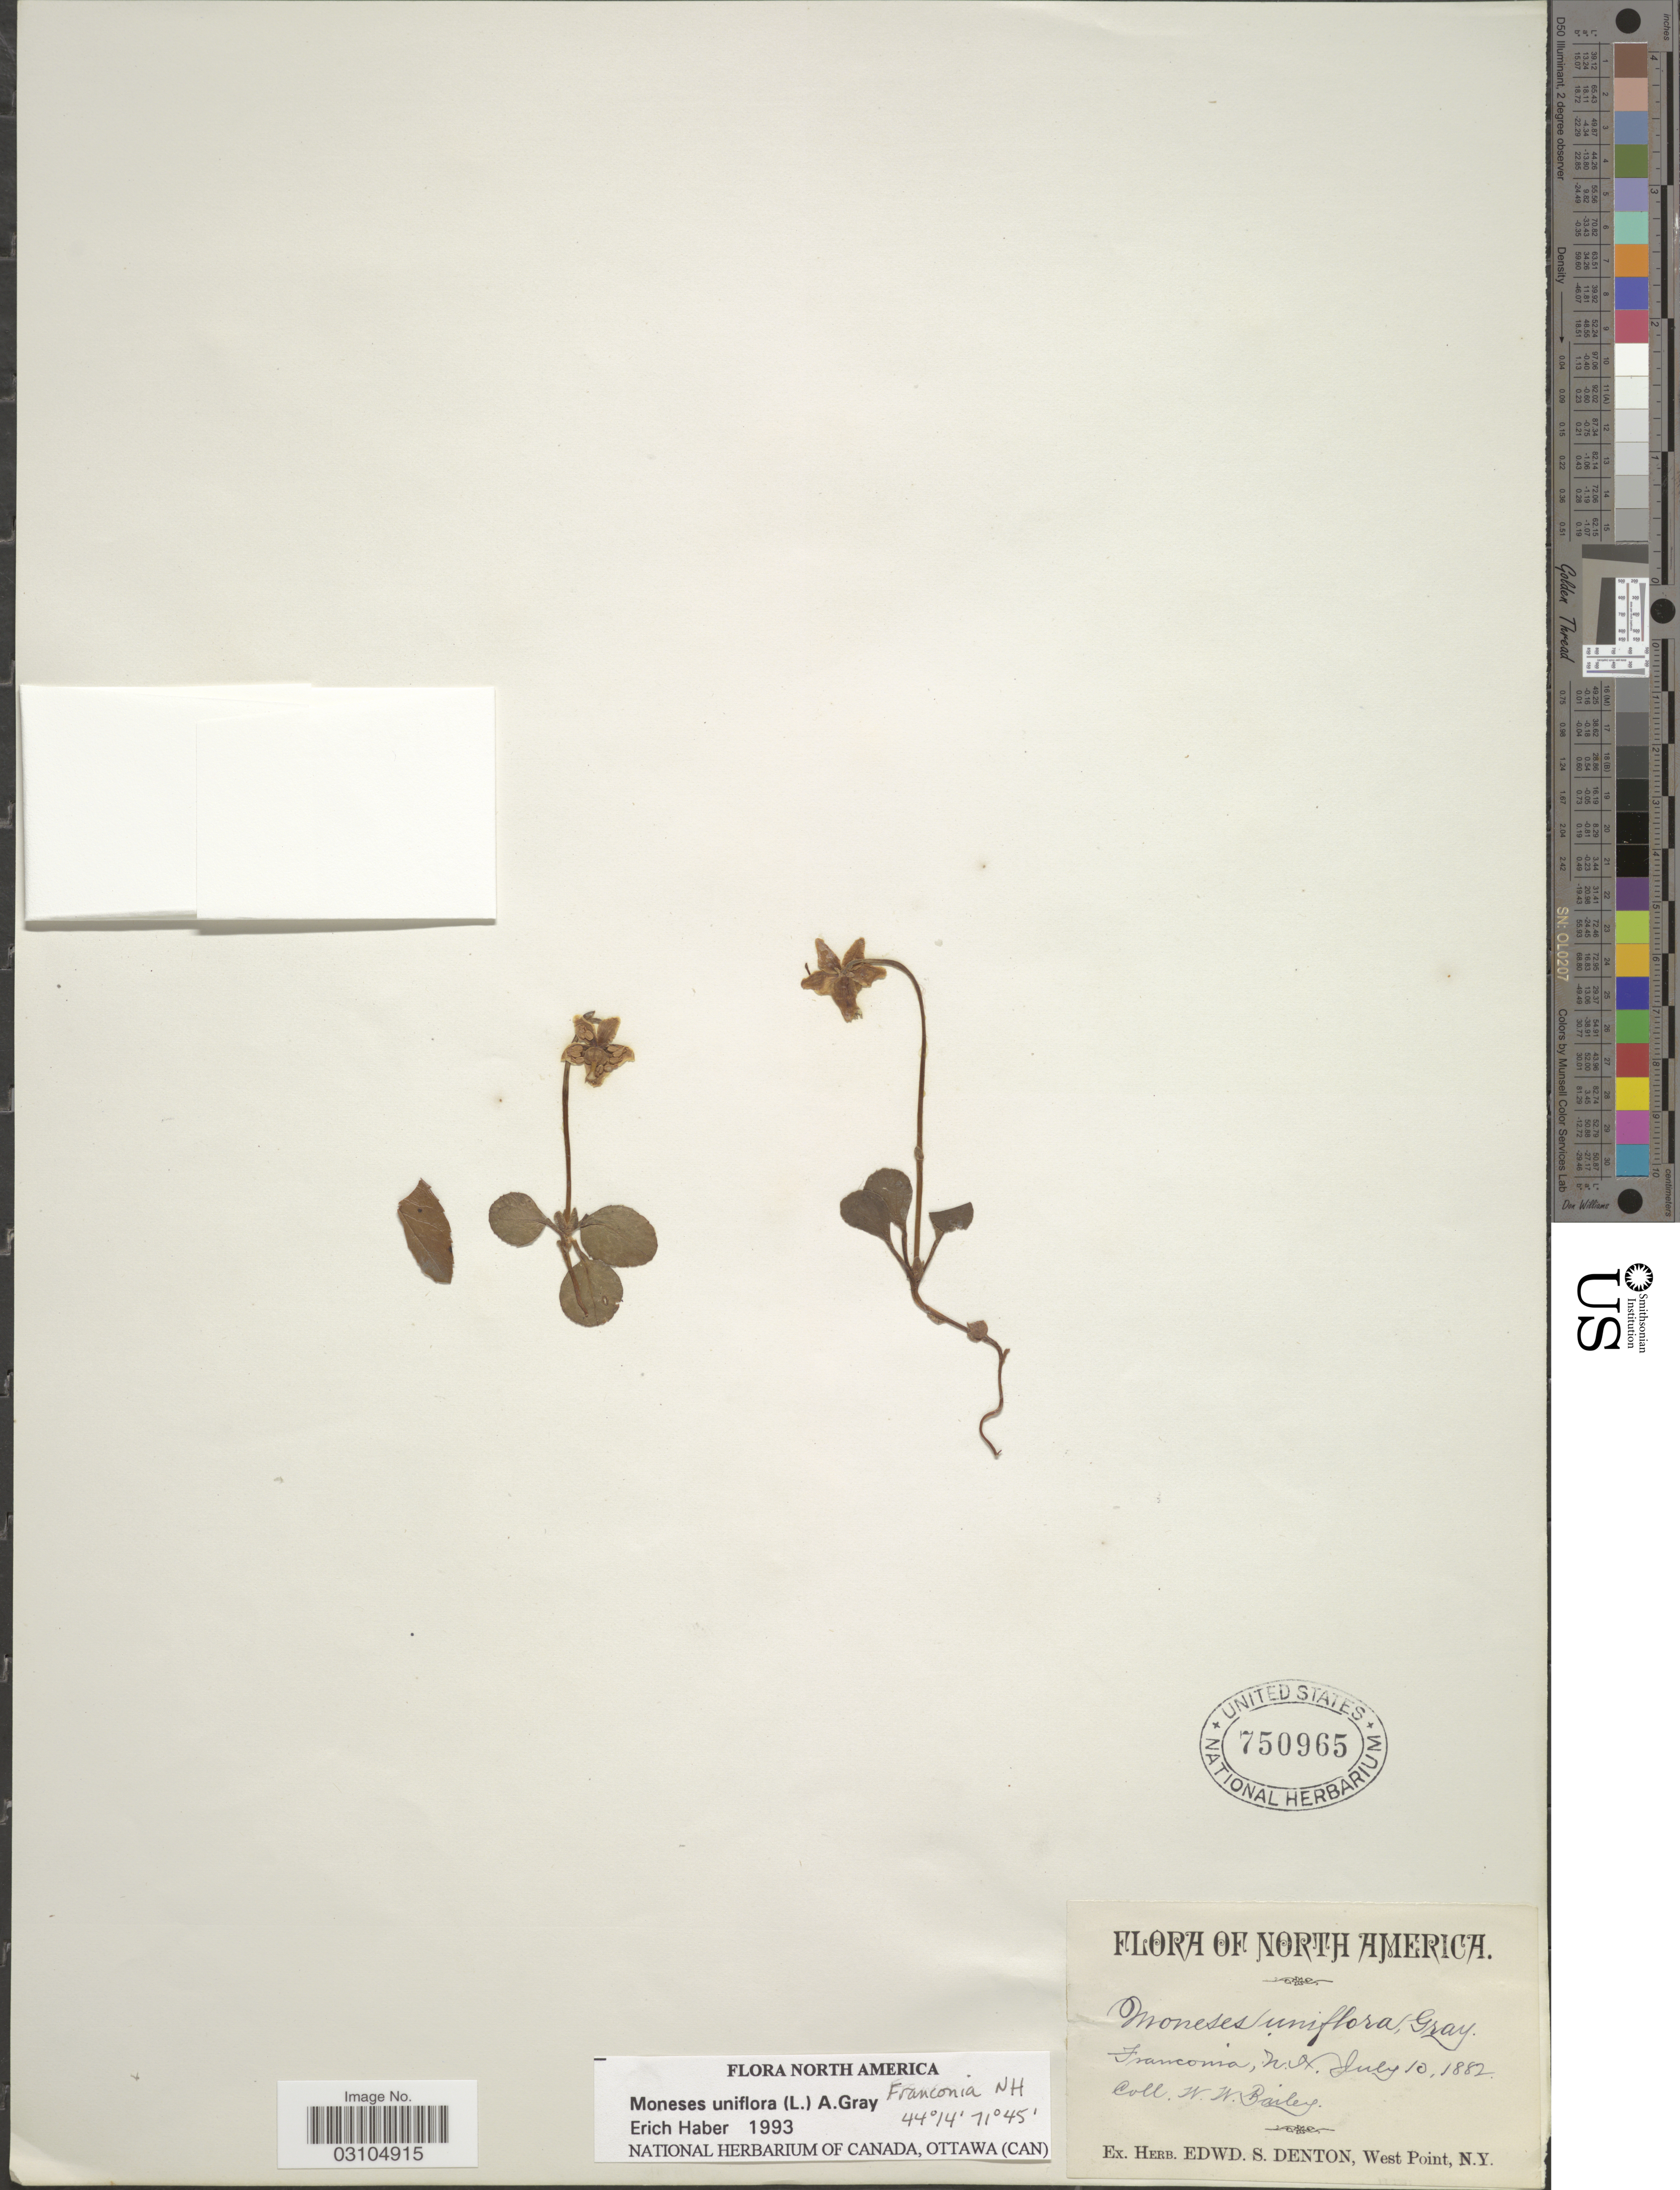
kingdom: Plantae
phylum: Tracheophyta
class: Magnoliopsida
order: Ericales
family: Ericaceae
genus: Moneses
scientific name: Moneses uniflora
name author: (L.) A. Gray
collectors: W. W. Bailey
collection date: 1882-07-10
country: United States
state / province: New Hampshire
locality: Franconia, N.H.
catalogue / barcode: US 750965